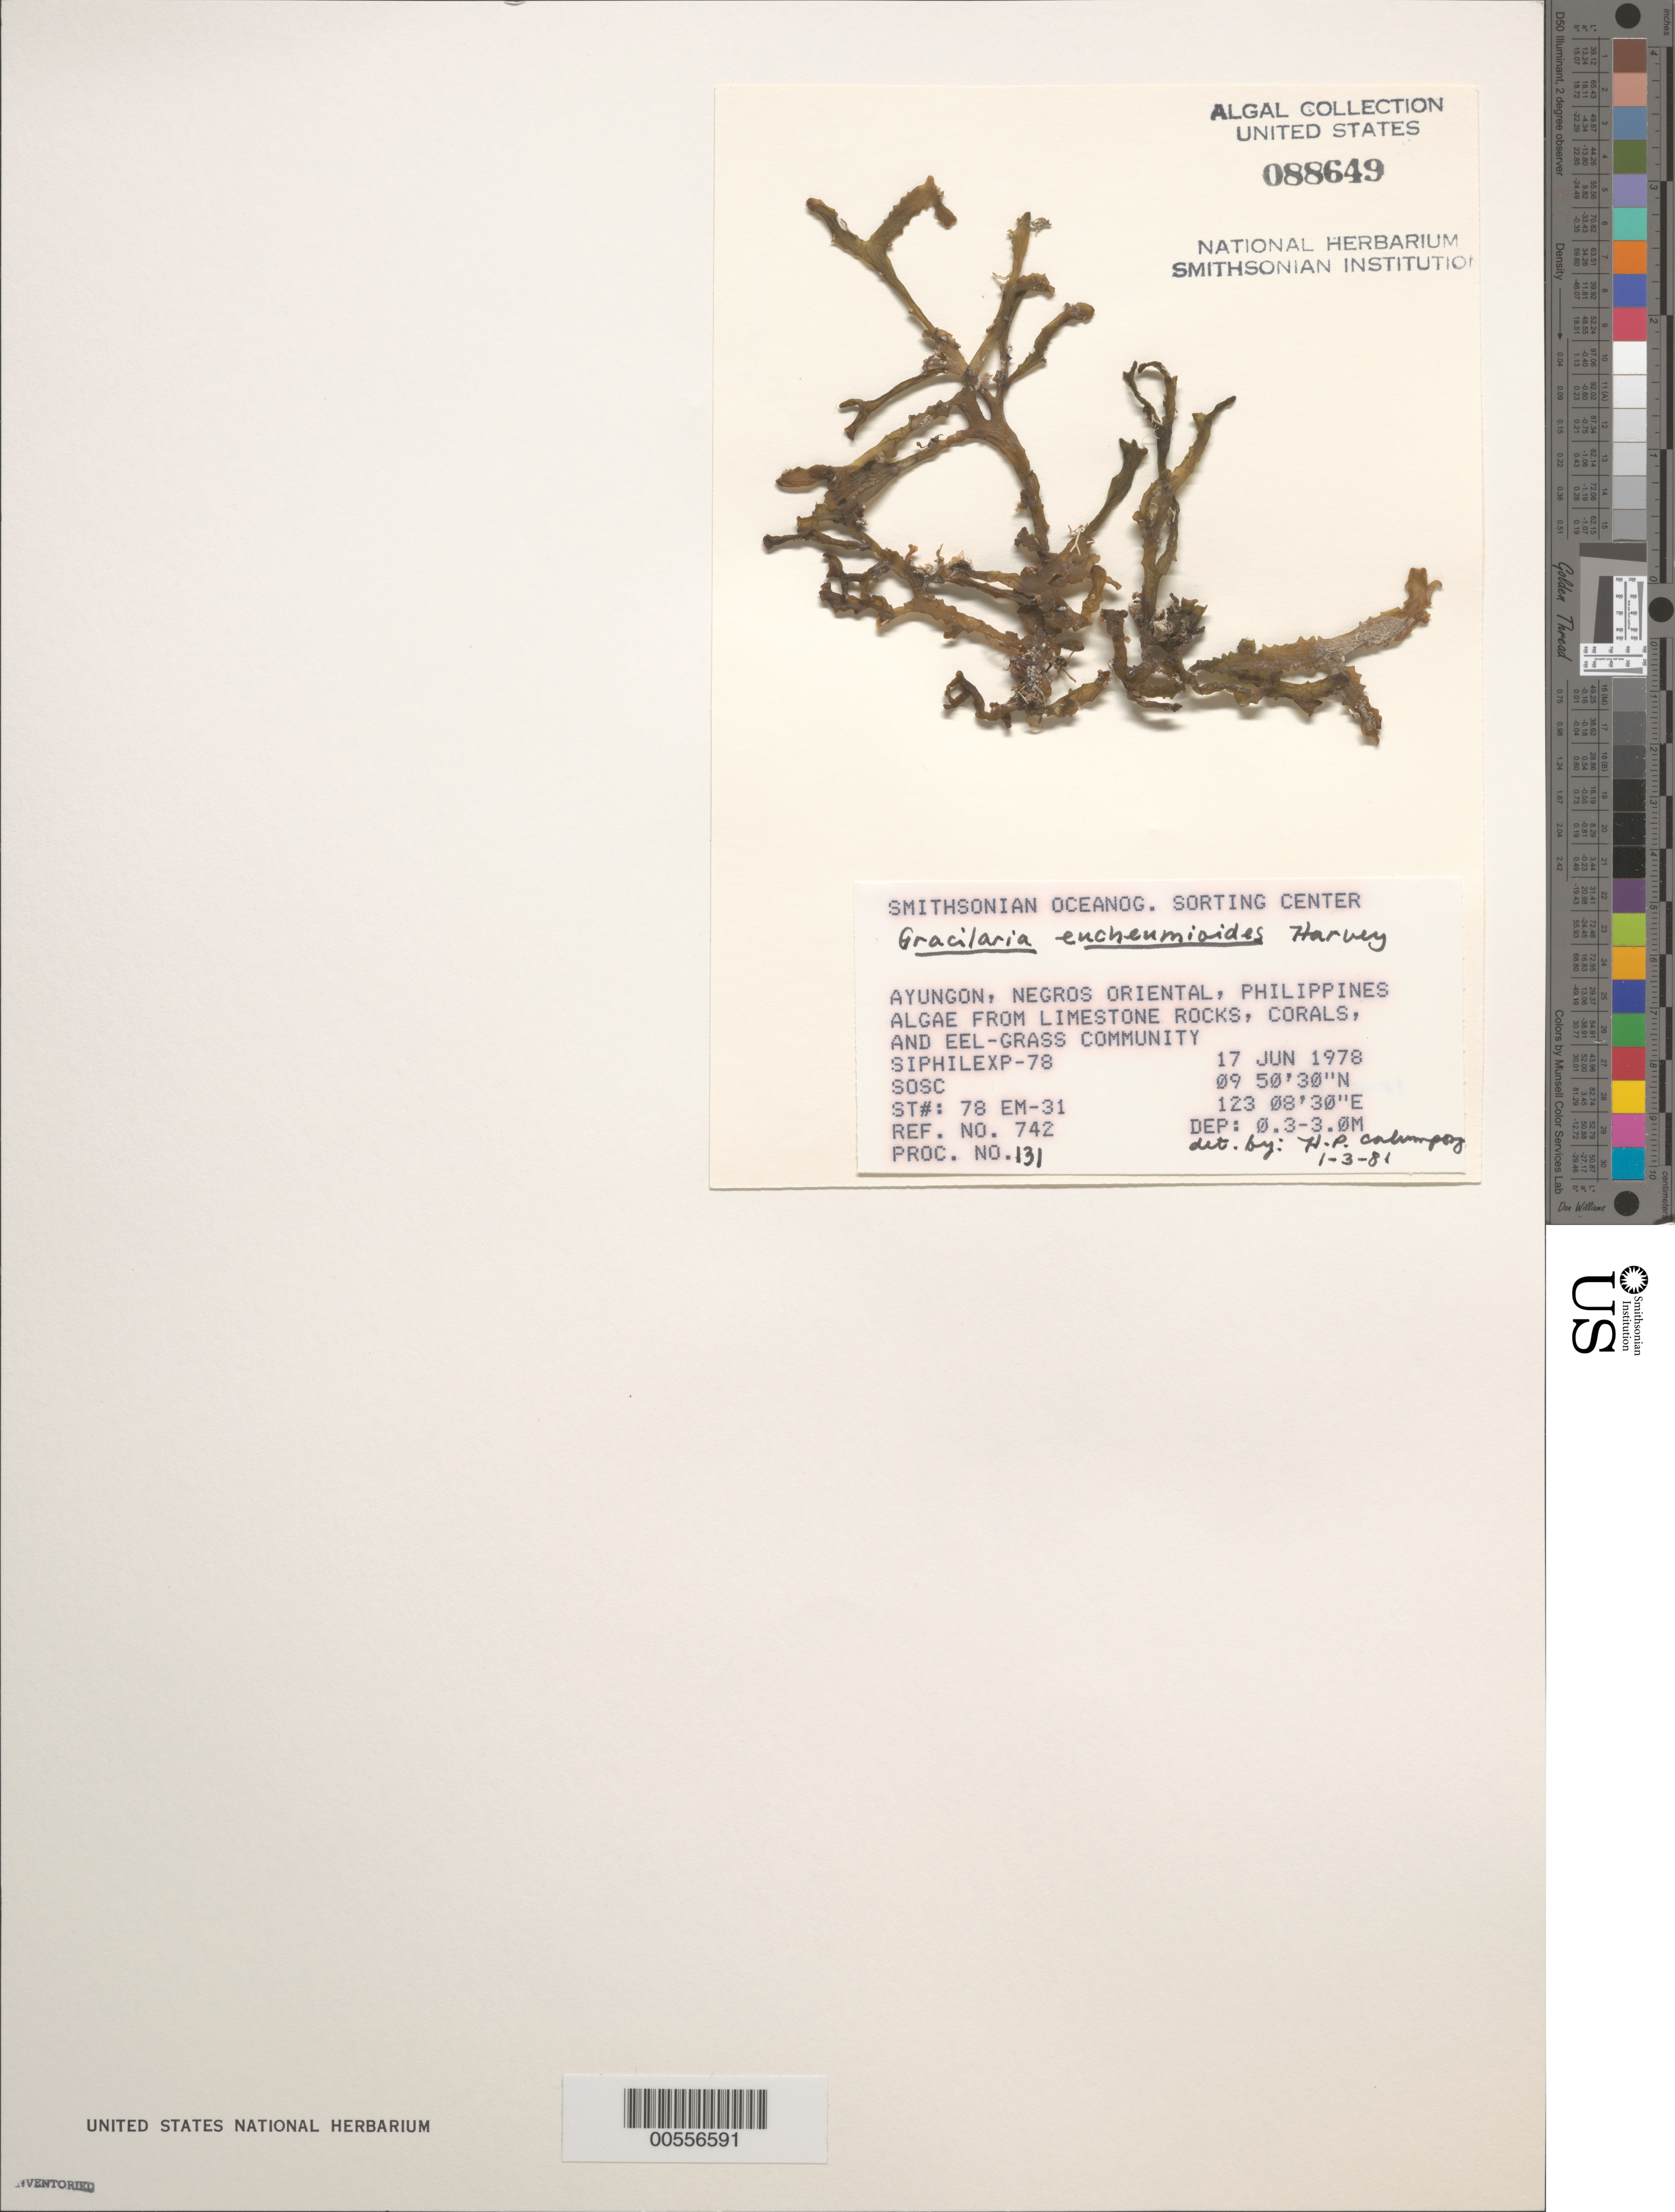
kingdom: Plantae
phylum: Rhodophyta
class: Florideophyceae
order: Gracilariales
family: Gracilariaceae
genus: Gracilaria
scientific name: Gracilaria eucheumioides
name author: Harv.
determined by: Calumpong, H. P.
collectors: SOSC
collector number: Station 78 Em-31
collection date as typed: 17 Jun 1978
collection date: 1978-06-17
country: Philippines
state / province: Central Visayas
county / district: Negros Oriental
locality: Ayungon, negros oriental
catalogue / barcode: US 88649